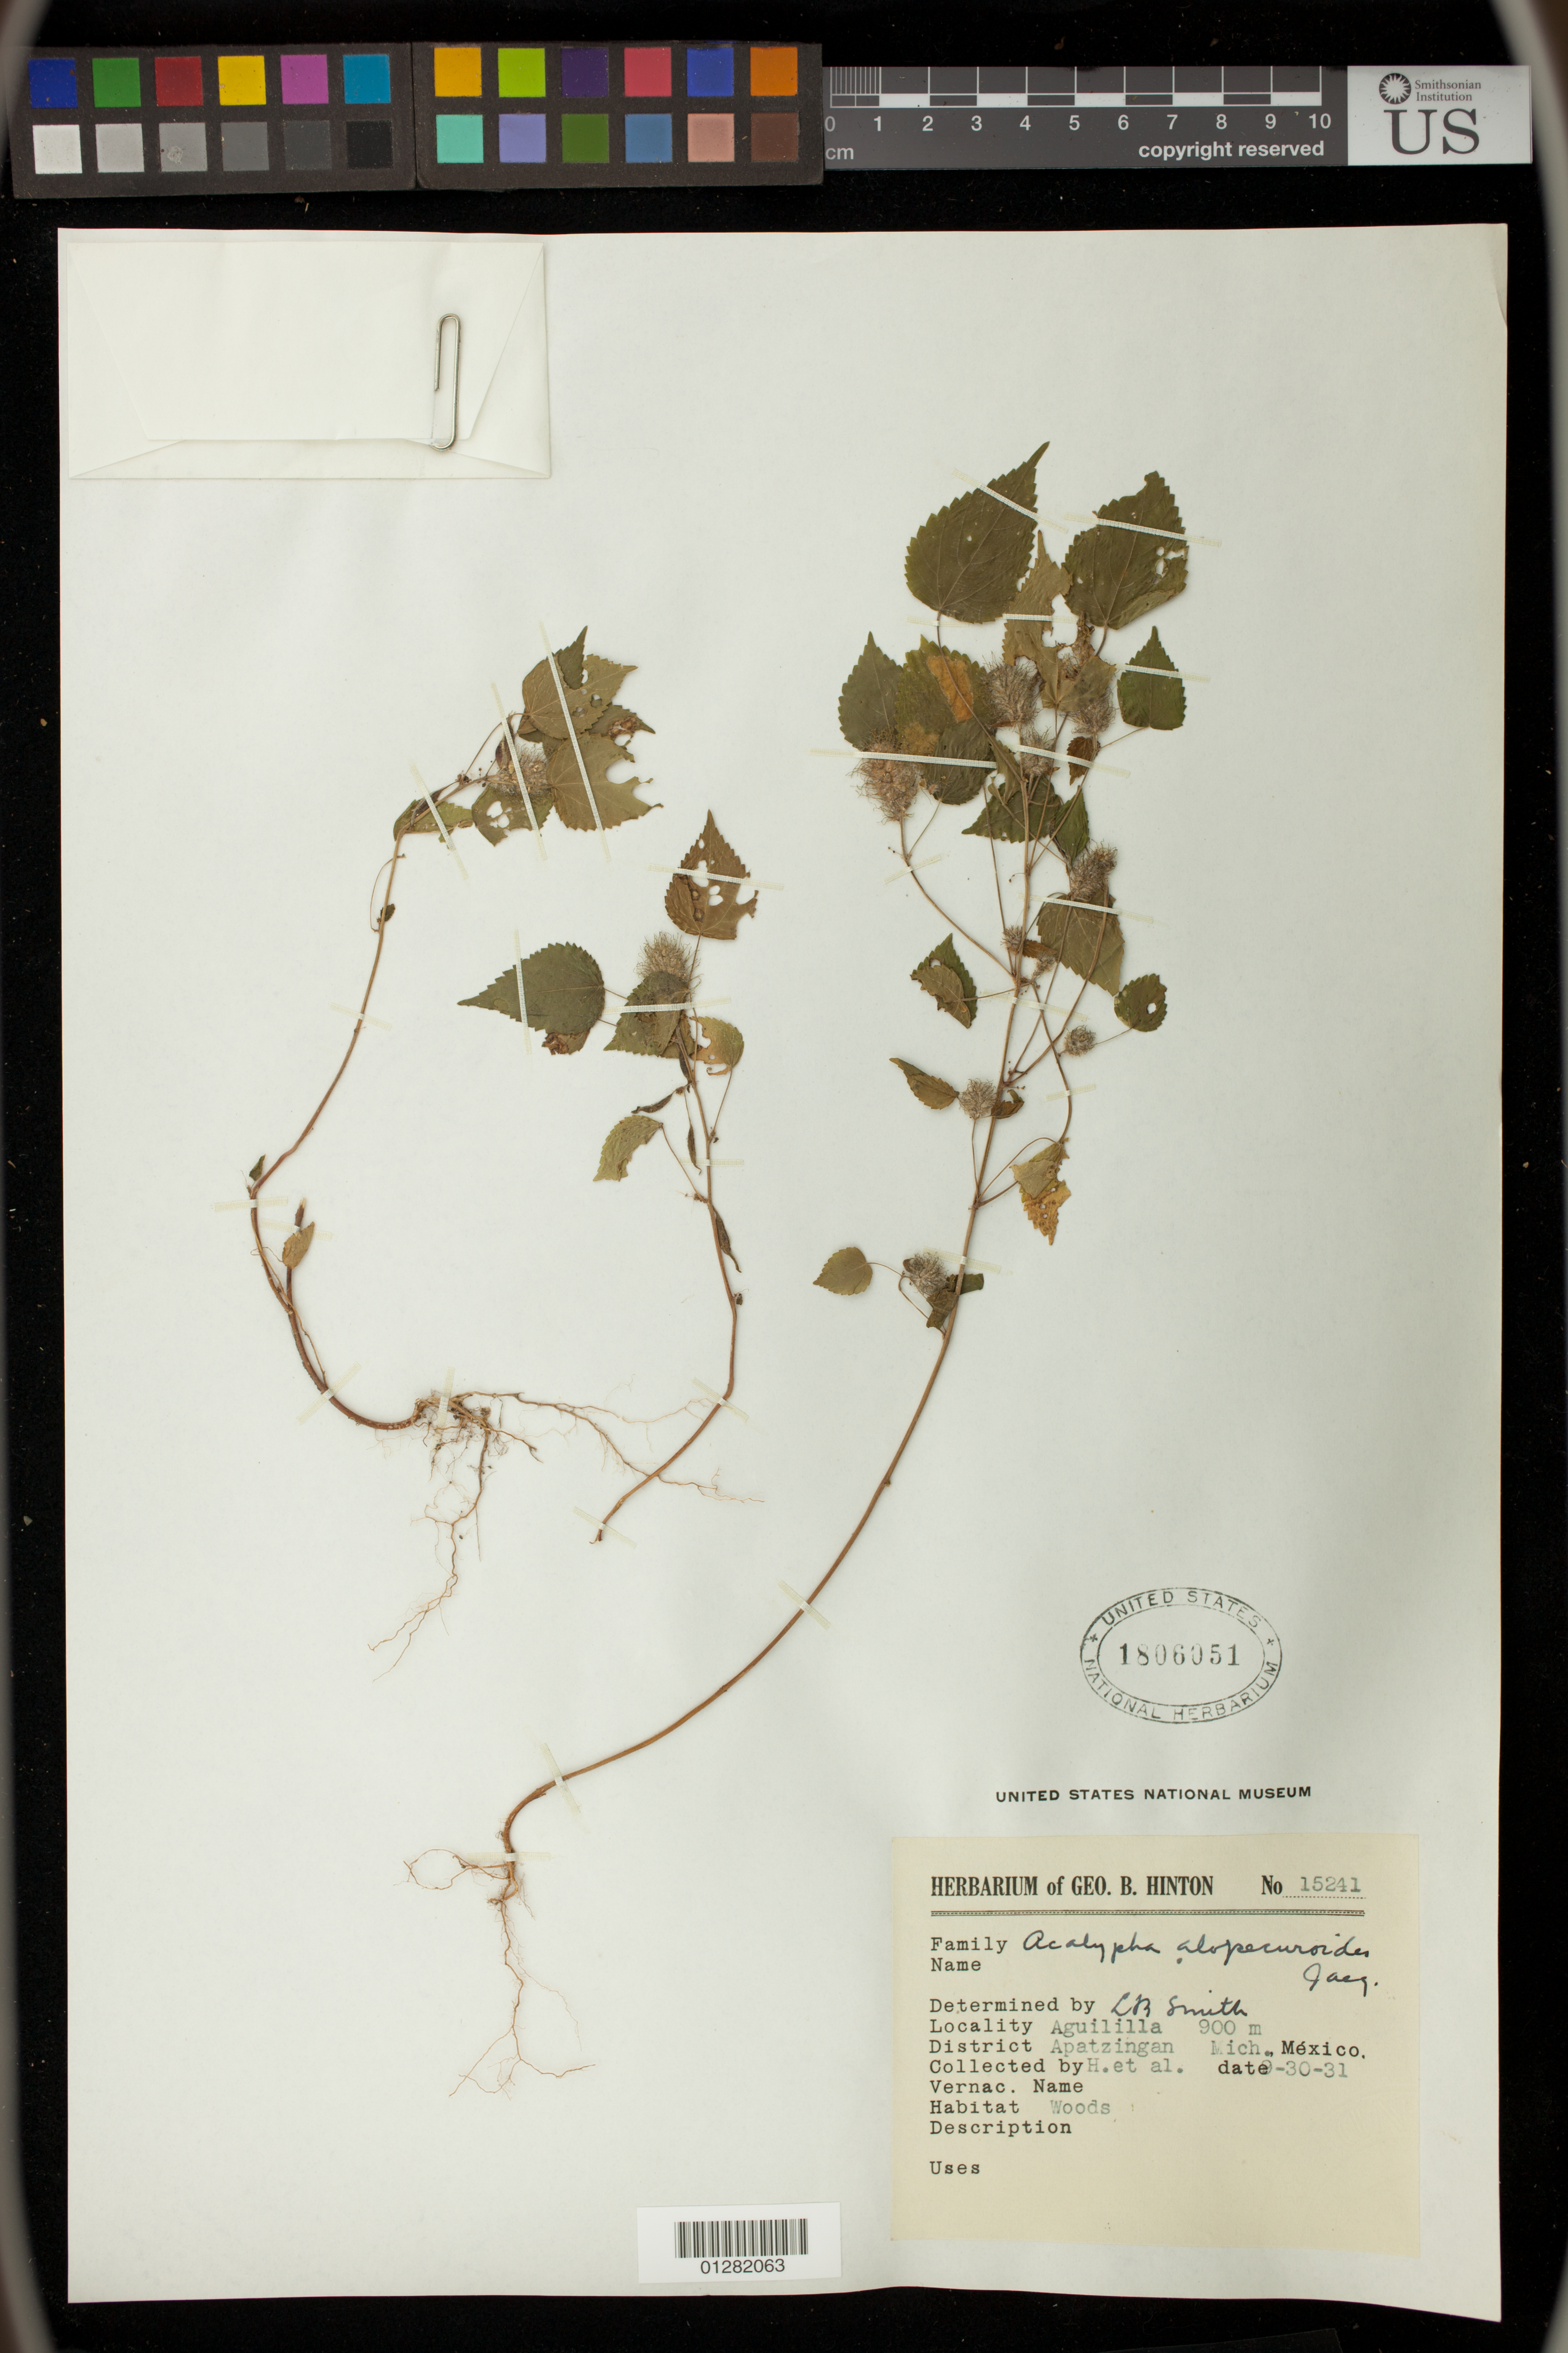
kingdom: Plantae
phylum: Tracheophyta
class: Magnoliopsida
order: Malpighiales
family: Euphorbiaceae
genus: Acalypha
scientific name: Acalypha alopecuroidea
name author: Jacq.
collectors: G. B. Hinton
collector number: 15241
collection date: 1931-09-30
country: Mexico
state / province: Michoacán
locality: Aguililla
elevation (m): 900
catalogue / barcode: US 1806051